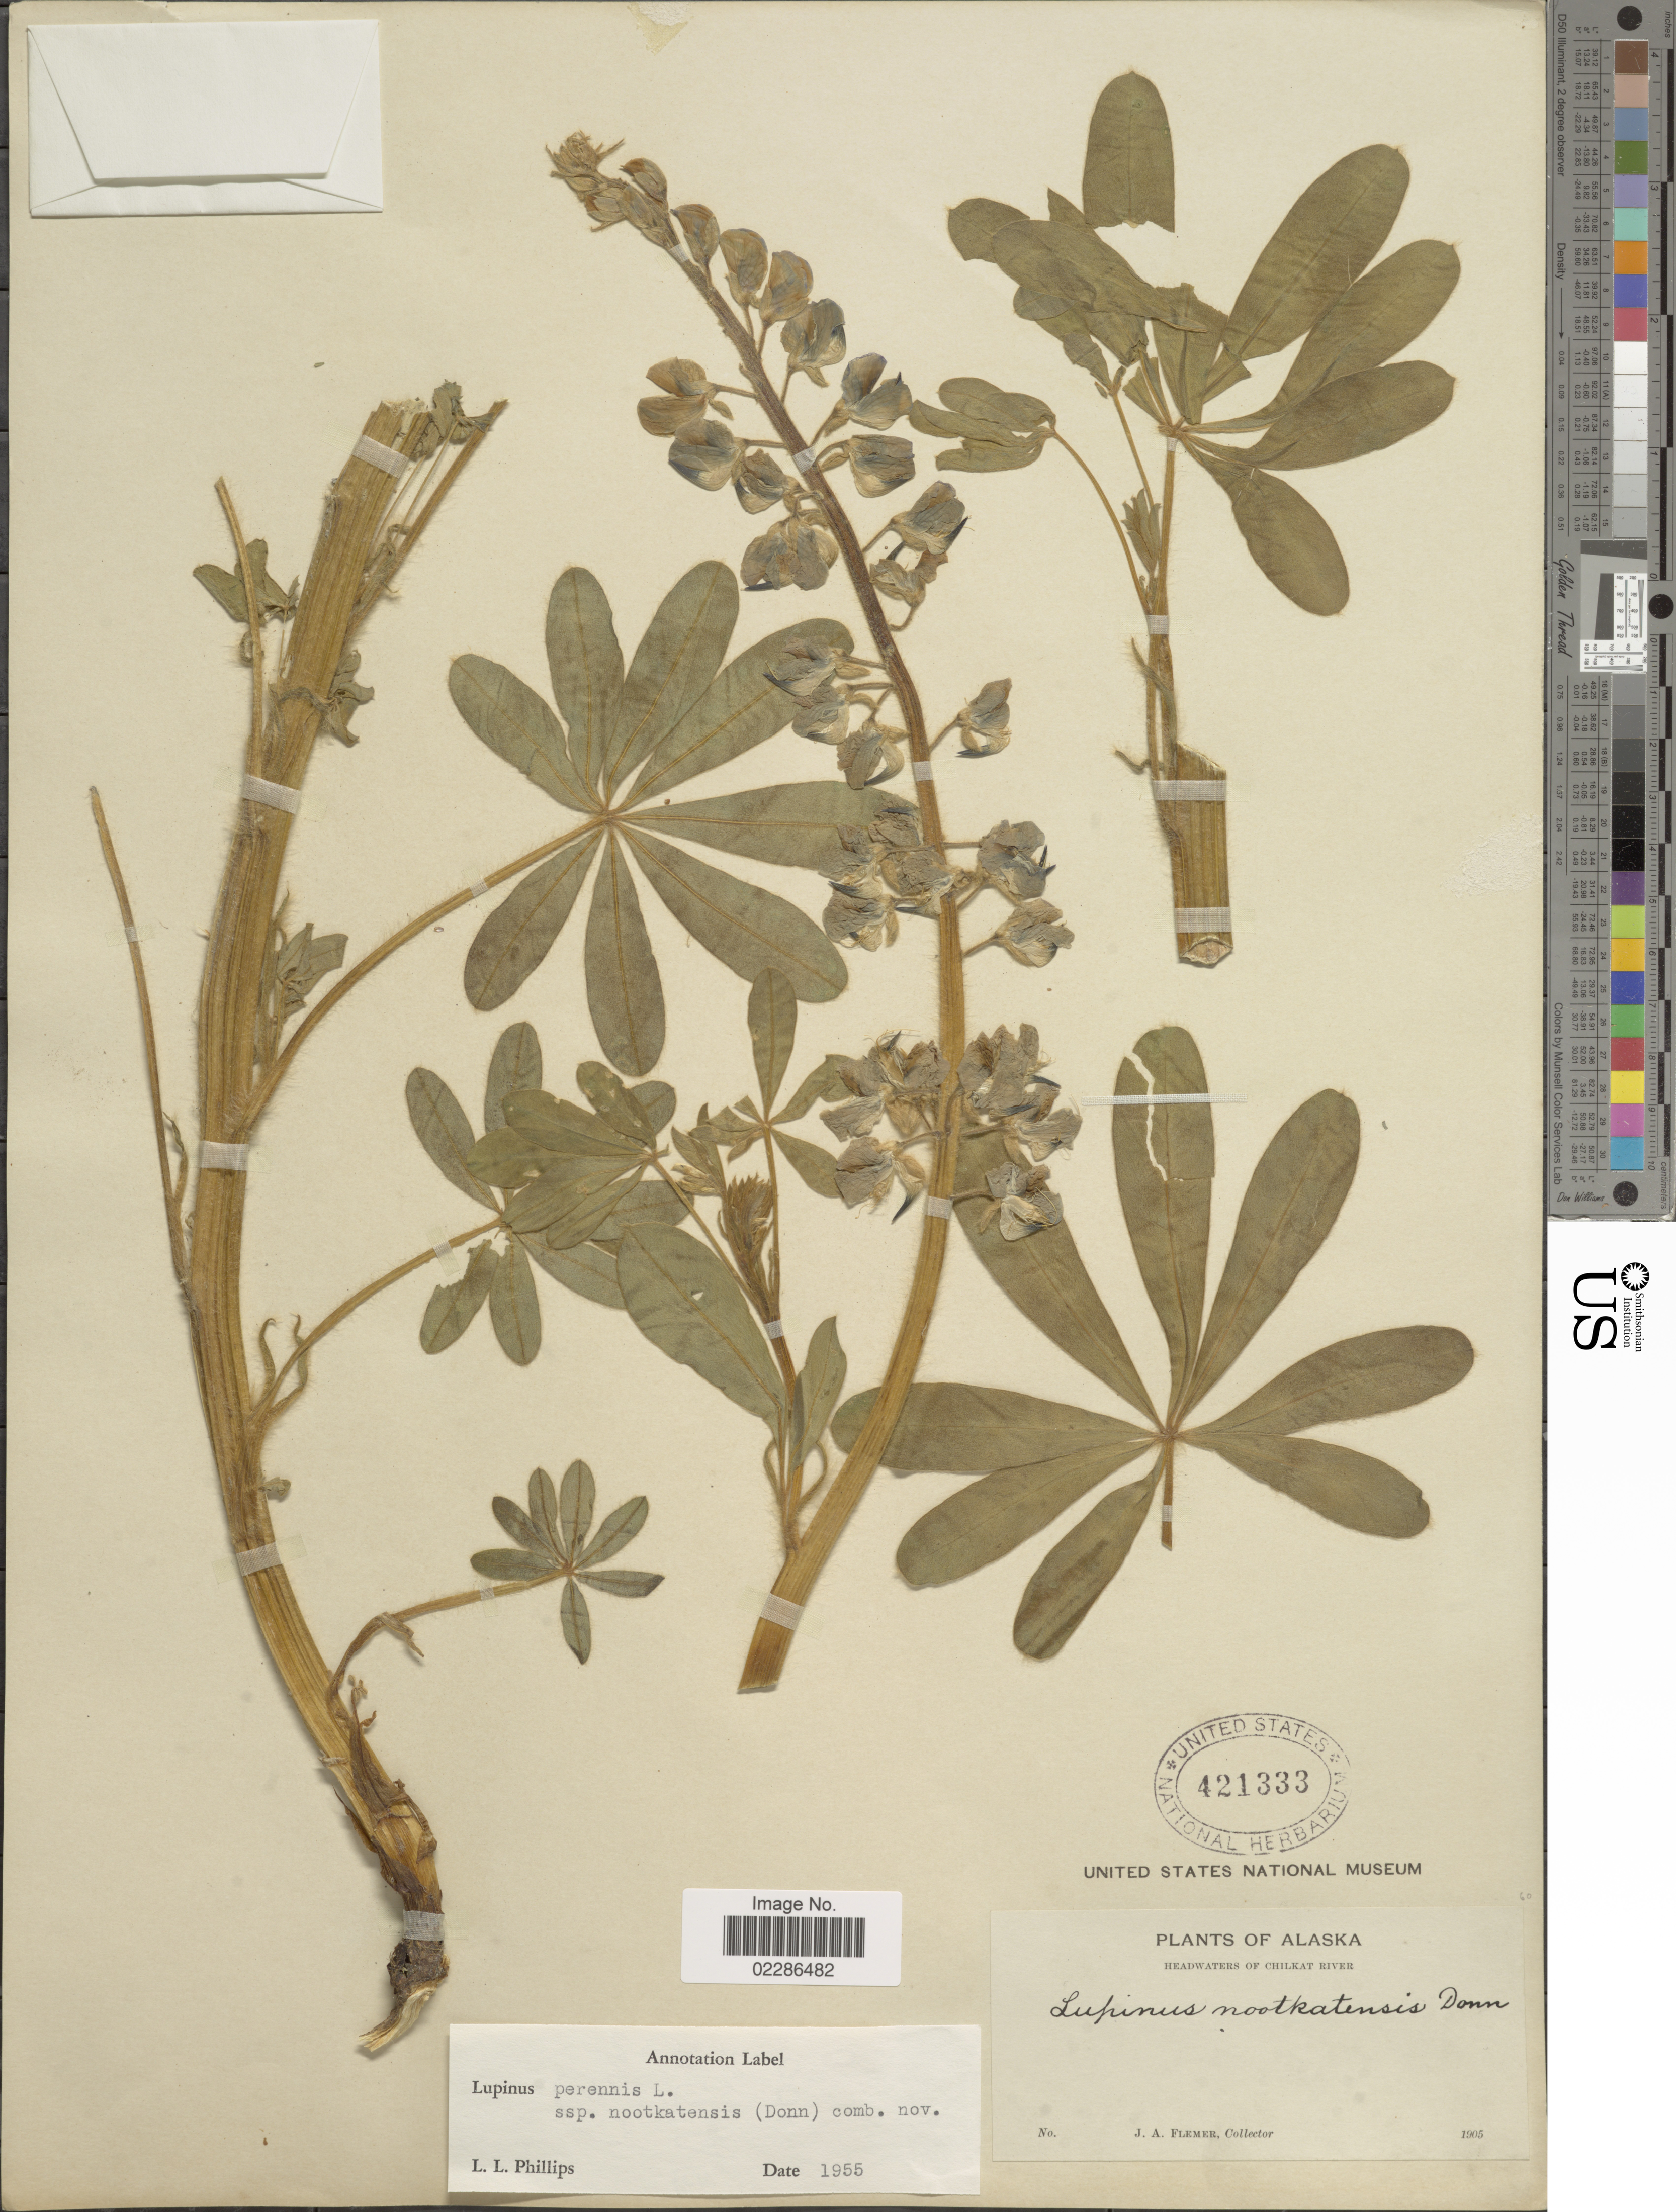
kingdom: Plantae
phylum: Tracheophyta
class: Magnoliopsida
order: Fabales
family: Fabaceae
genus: Lupinus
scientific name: Lupinus nootkatensis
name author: Donn ex Sims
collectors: J. Flemer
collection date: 1905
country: United States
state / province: Alaska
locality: Headwaters of Chilkat River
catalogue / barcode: US 421333